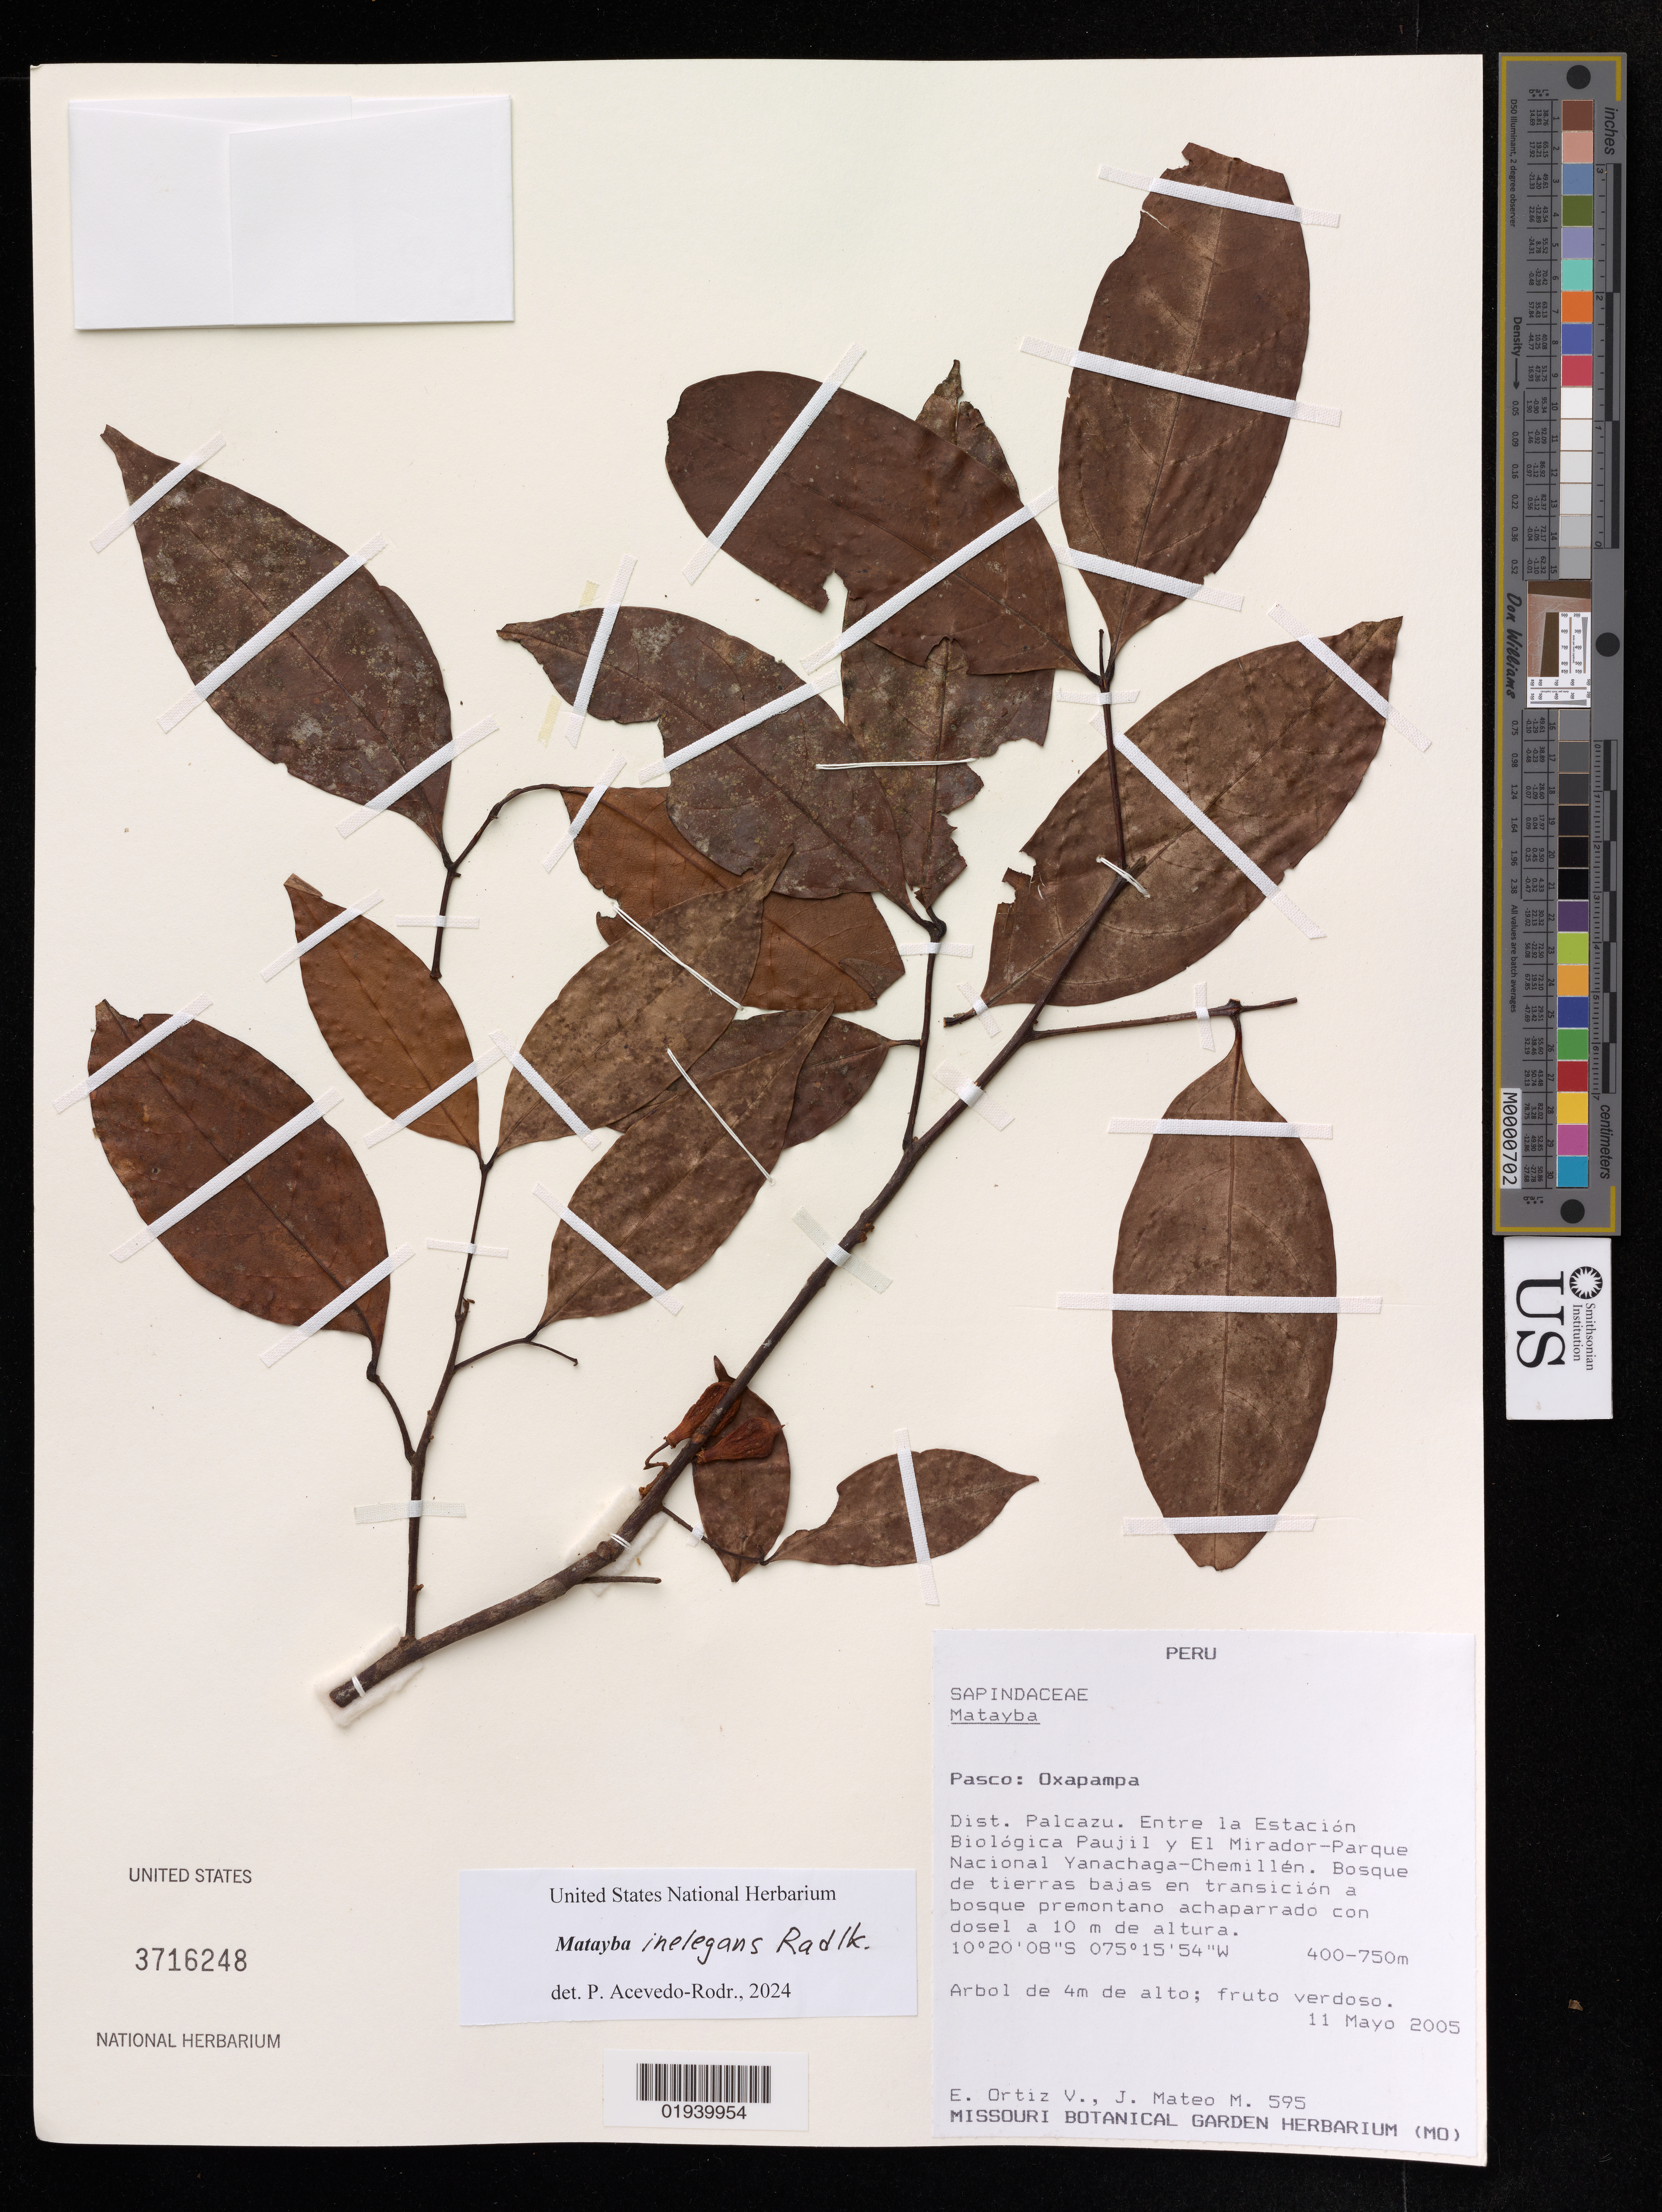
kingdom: Plantae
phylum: Tracheophyta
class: Magnoliopsida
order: Sapindales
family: Sapindaceae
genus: Matayba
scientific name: Matayba inelegans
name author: Radlk.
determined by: Acevedo-Rodriguez, P., (US), Smithsonian Institution - National Museum of Natural History (UNITED STATES)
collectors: E. Ortiz V. & J. Mateo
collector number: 595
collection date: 2005-05-11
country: Peru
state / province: Pasco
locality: Oxapampa. Dist. Palcazu. Entre la Estación Biológica Paujil y El Mirador-Parque Nacional Yanachaga-Chemillén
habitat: Bosque de tierras bajas en transición a bosque premontano achaparrado con dosel a 10 m de altura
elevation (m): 400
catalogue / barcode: US 3716248